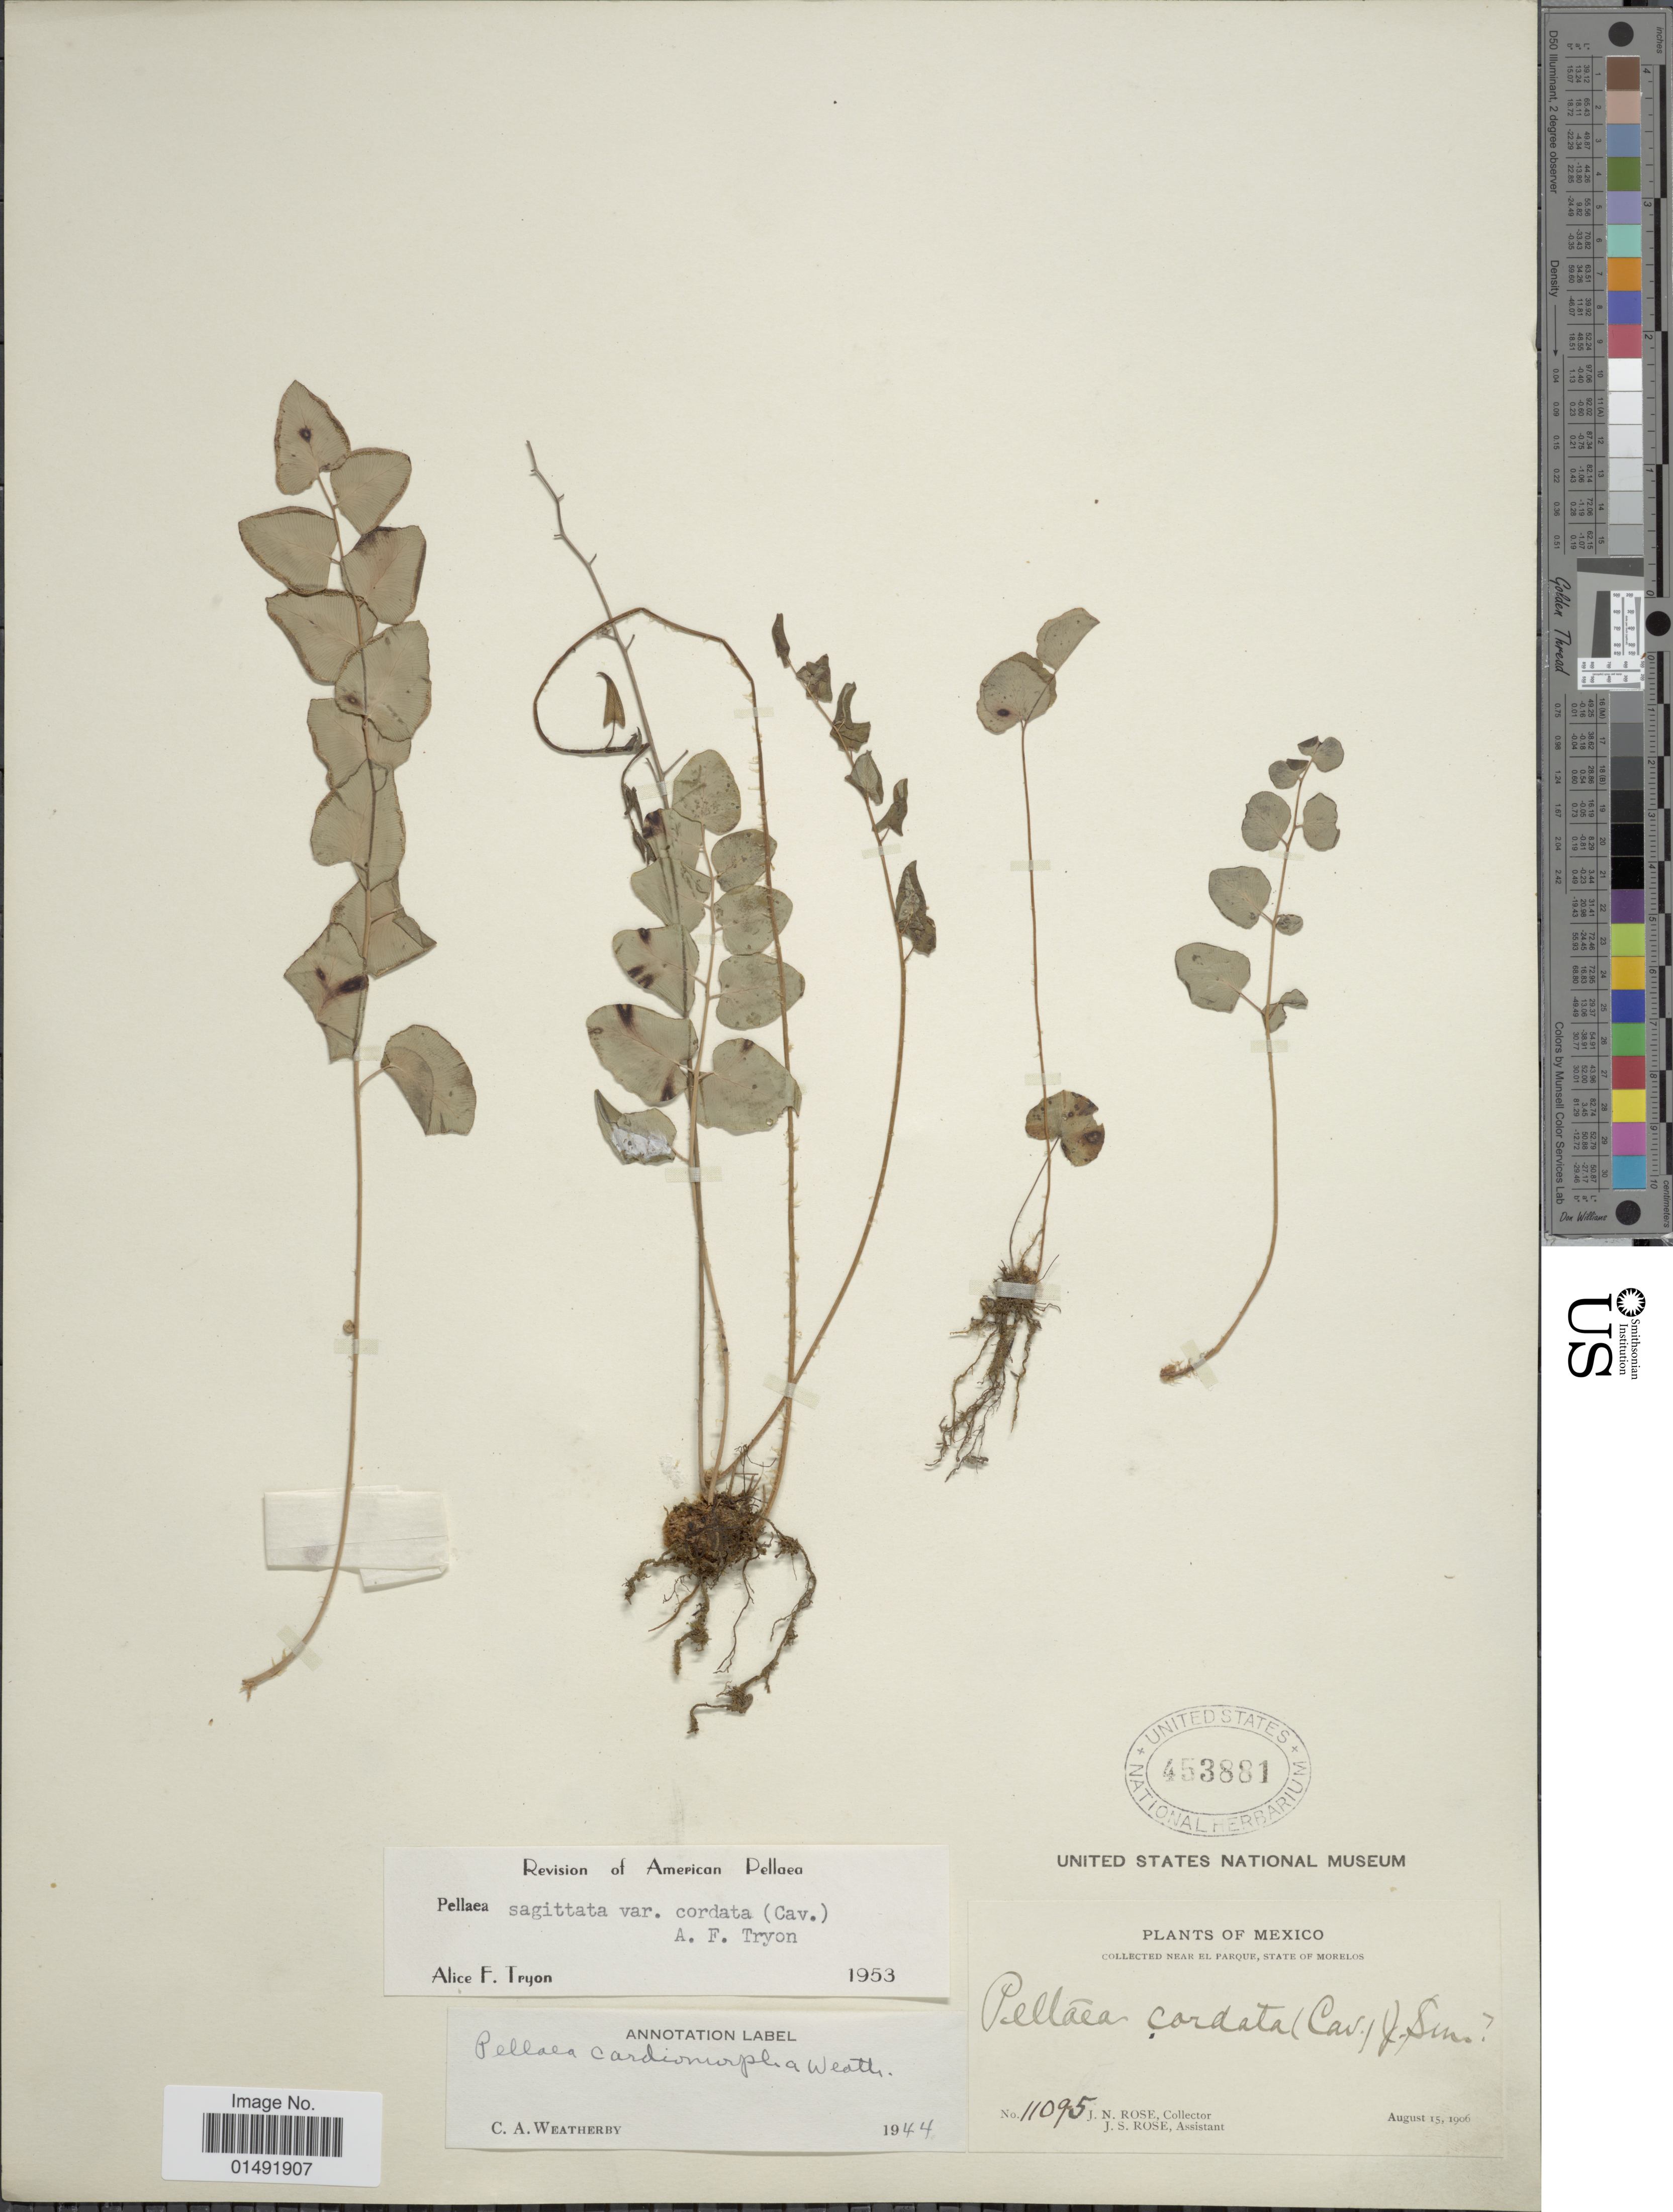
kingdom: Plantae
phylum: Tracheophyta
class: Polypodiopsida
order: Polypodiales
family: Pteridaceae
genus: Pellaea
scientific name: Pellaea cordifolia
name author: (Sessé) A.R. Sm.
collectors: J. N. Rose & J. S. Rose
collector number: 11095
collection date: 1906-08-15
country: Mexico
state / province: Morelos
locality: Near El Parque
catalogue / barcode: US 453881